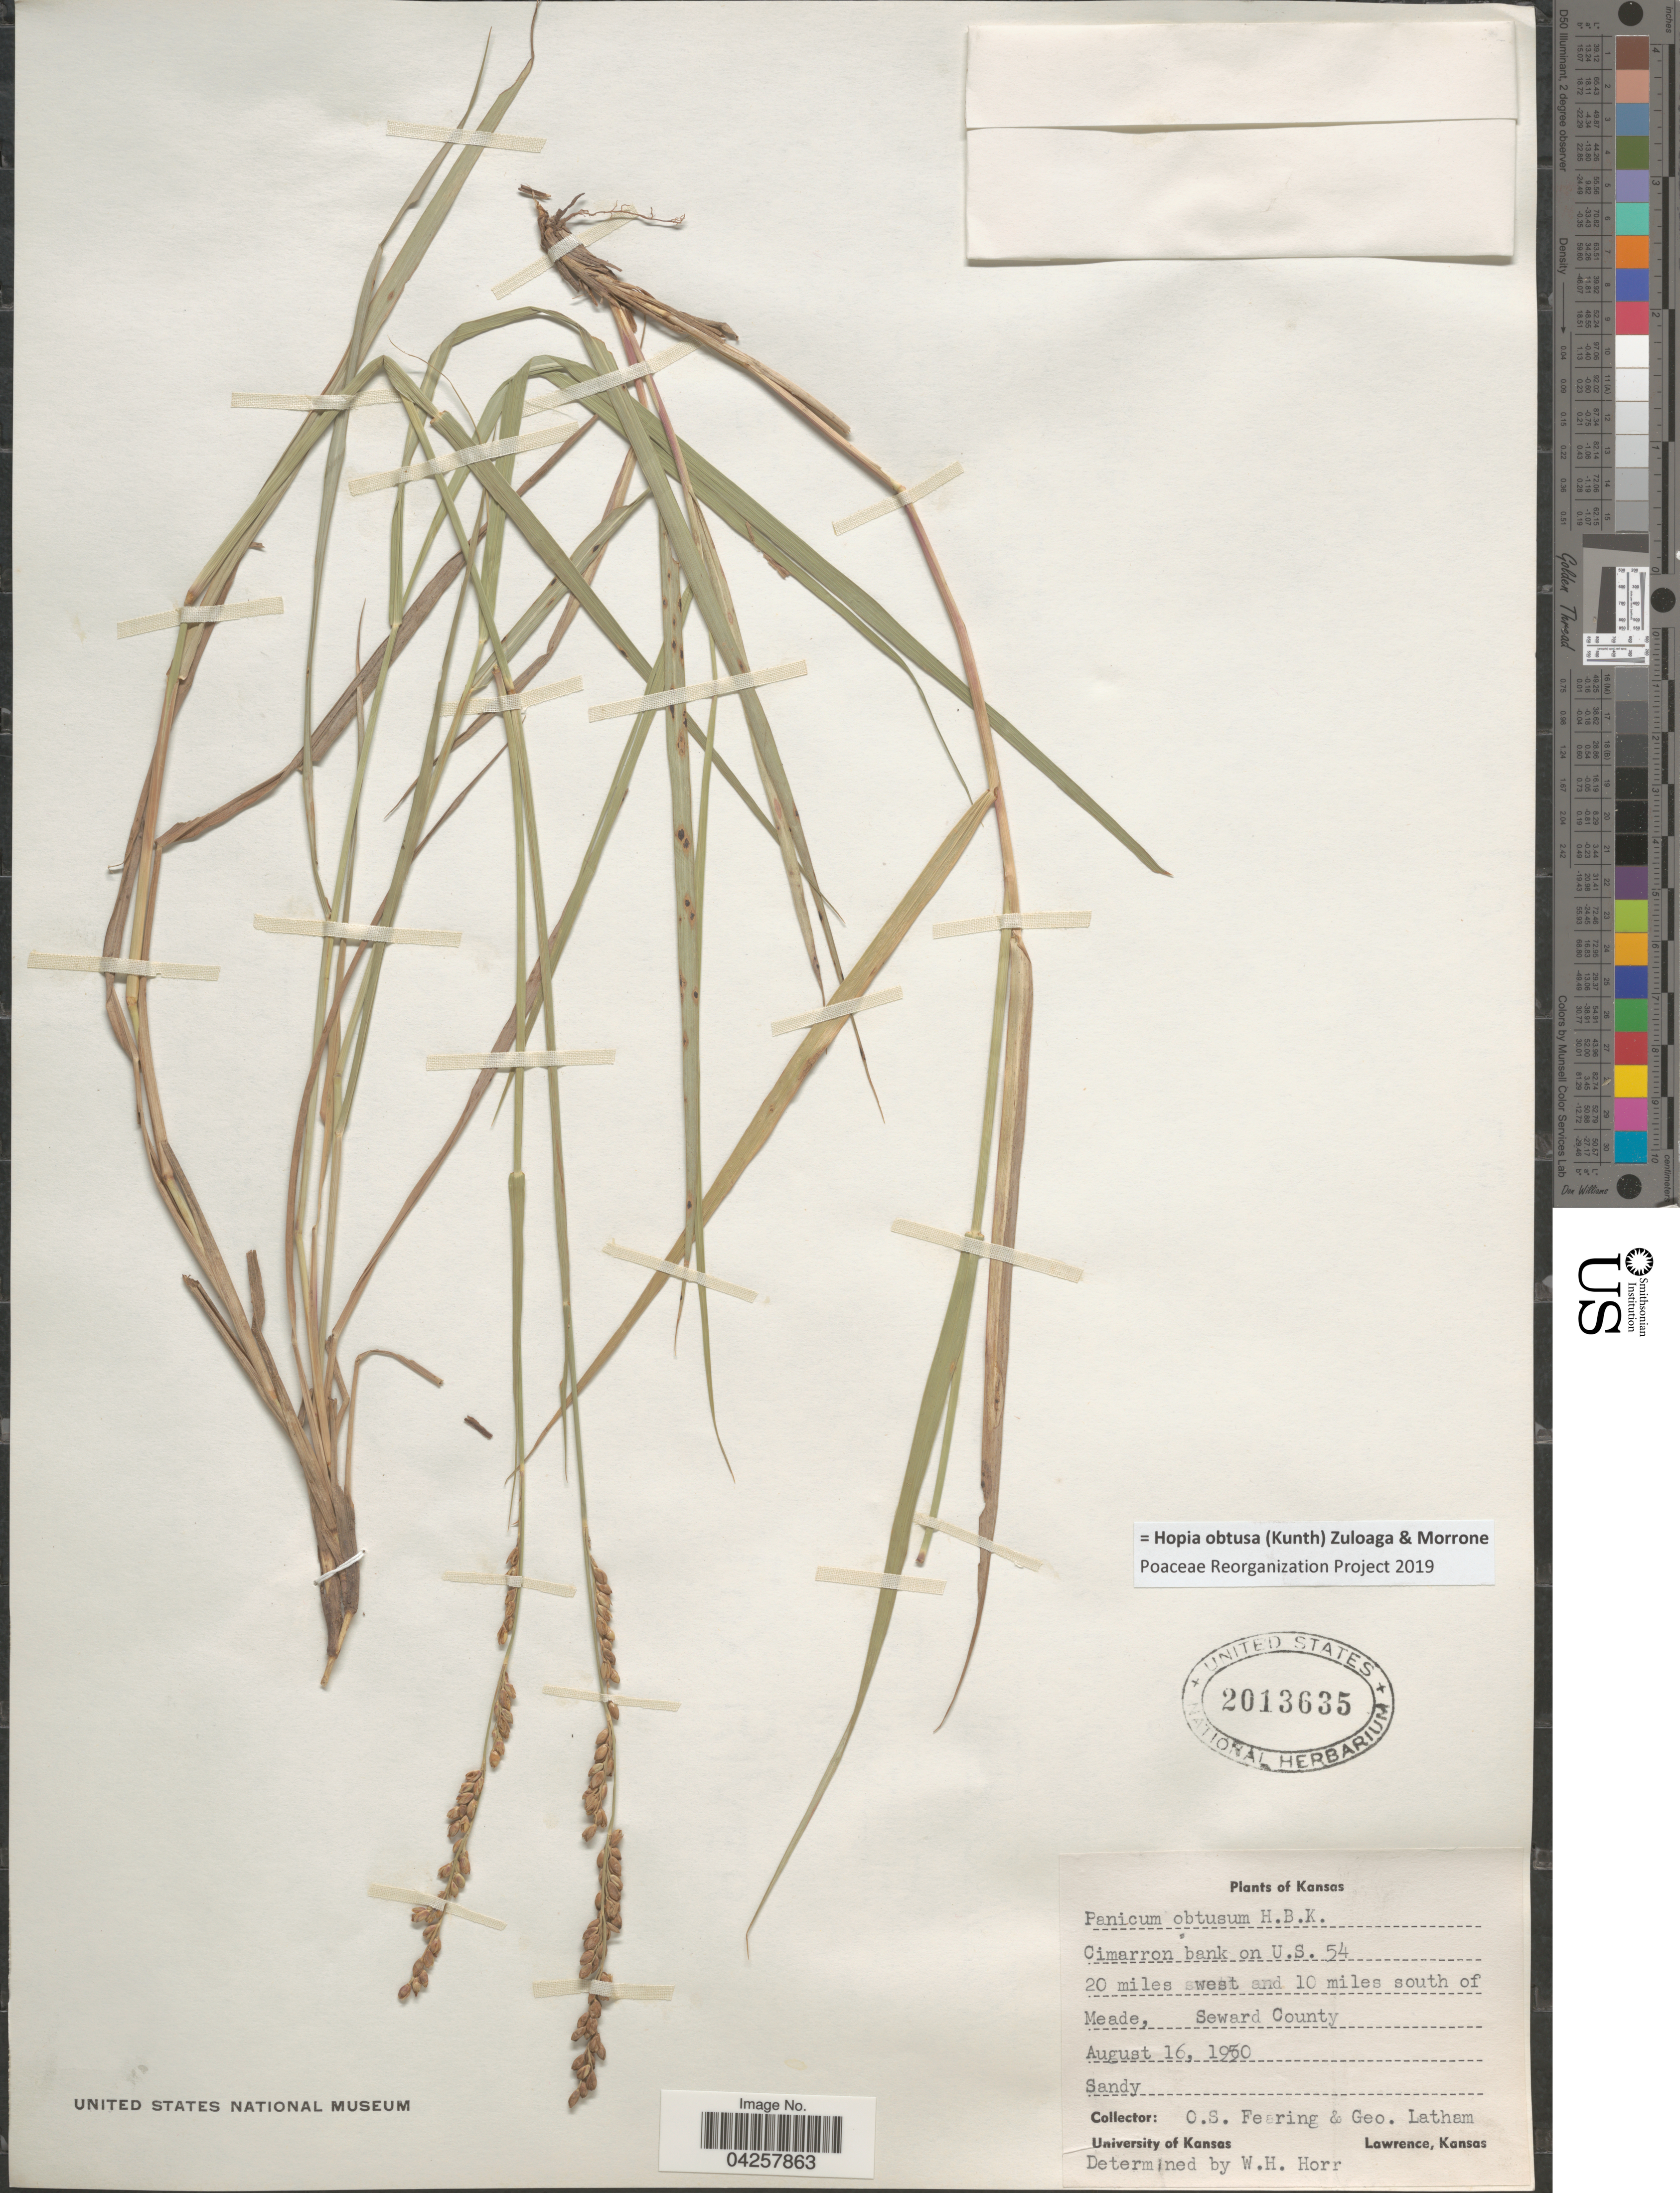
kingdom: Plantae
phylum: Tracheophyta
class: Liliopsida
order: Poales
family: Poaceae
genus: Hopia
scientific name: Hopia obtusa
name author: (Kunth) Zuloaga & Morrone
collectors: O. S. Fearing & G. Latham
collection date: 1950-08-16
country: United States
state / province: Kansas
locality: Cimarron bank on U.S. 54. 20 miles west and 10 miles south of Meade, Seward County.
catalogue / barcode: US 2013635